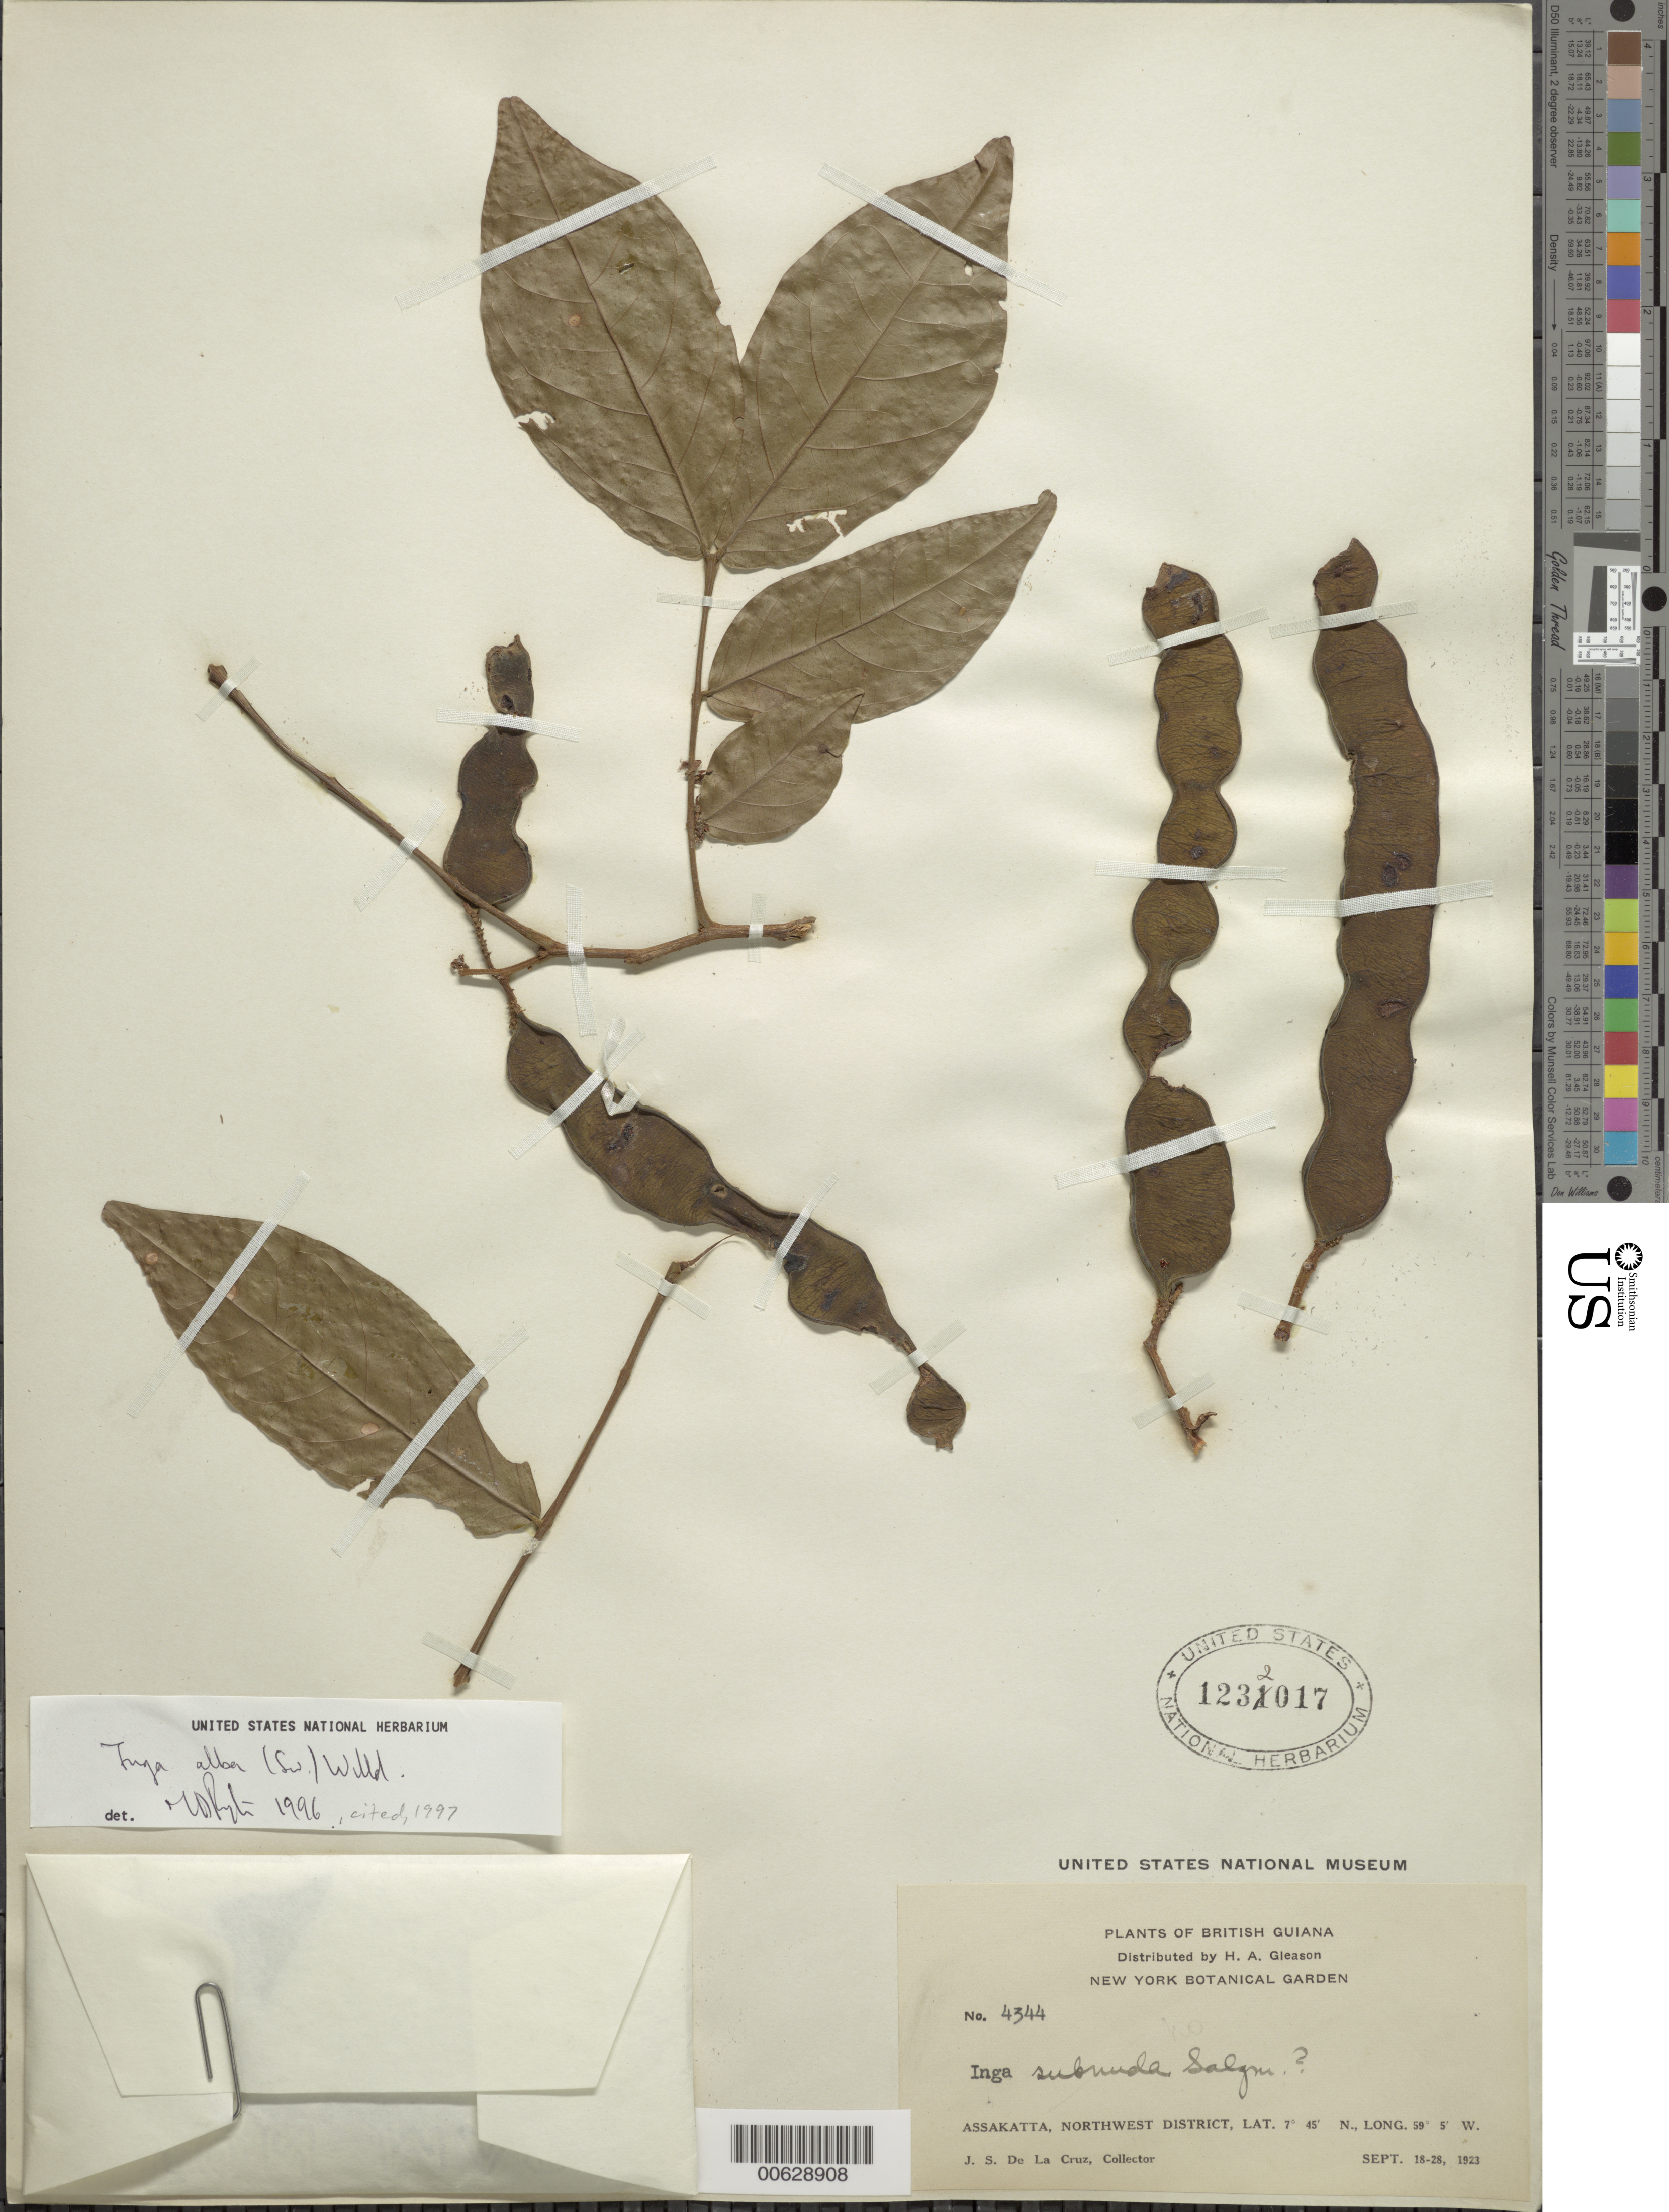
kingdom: Plantae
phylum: Tracheophyta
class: Magnoliopsida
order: Fabales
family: Fabaceae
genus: Inga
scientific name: Inga alba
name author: (Sw.) Willd.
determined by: Pennington, T. D., (K)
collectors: J. S. de la Cruz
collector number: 4344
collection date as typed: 18-Sep-23 to 28-Sep-23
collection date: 1923-09-18/1923-09-28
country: Guyana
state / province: Barima-Waini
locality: Assakatta, NW District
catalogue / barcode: US 1232017